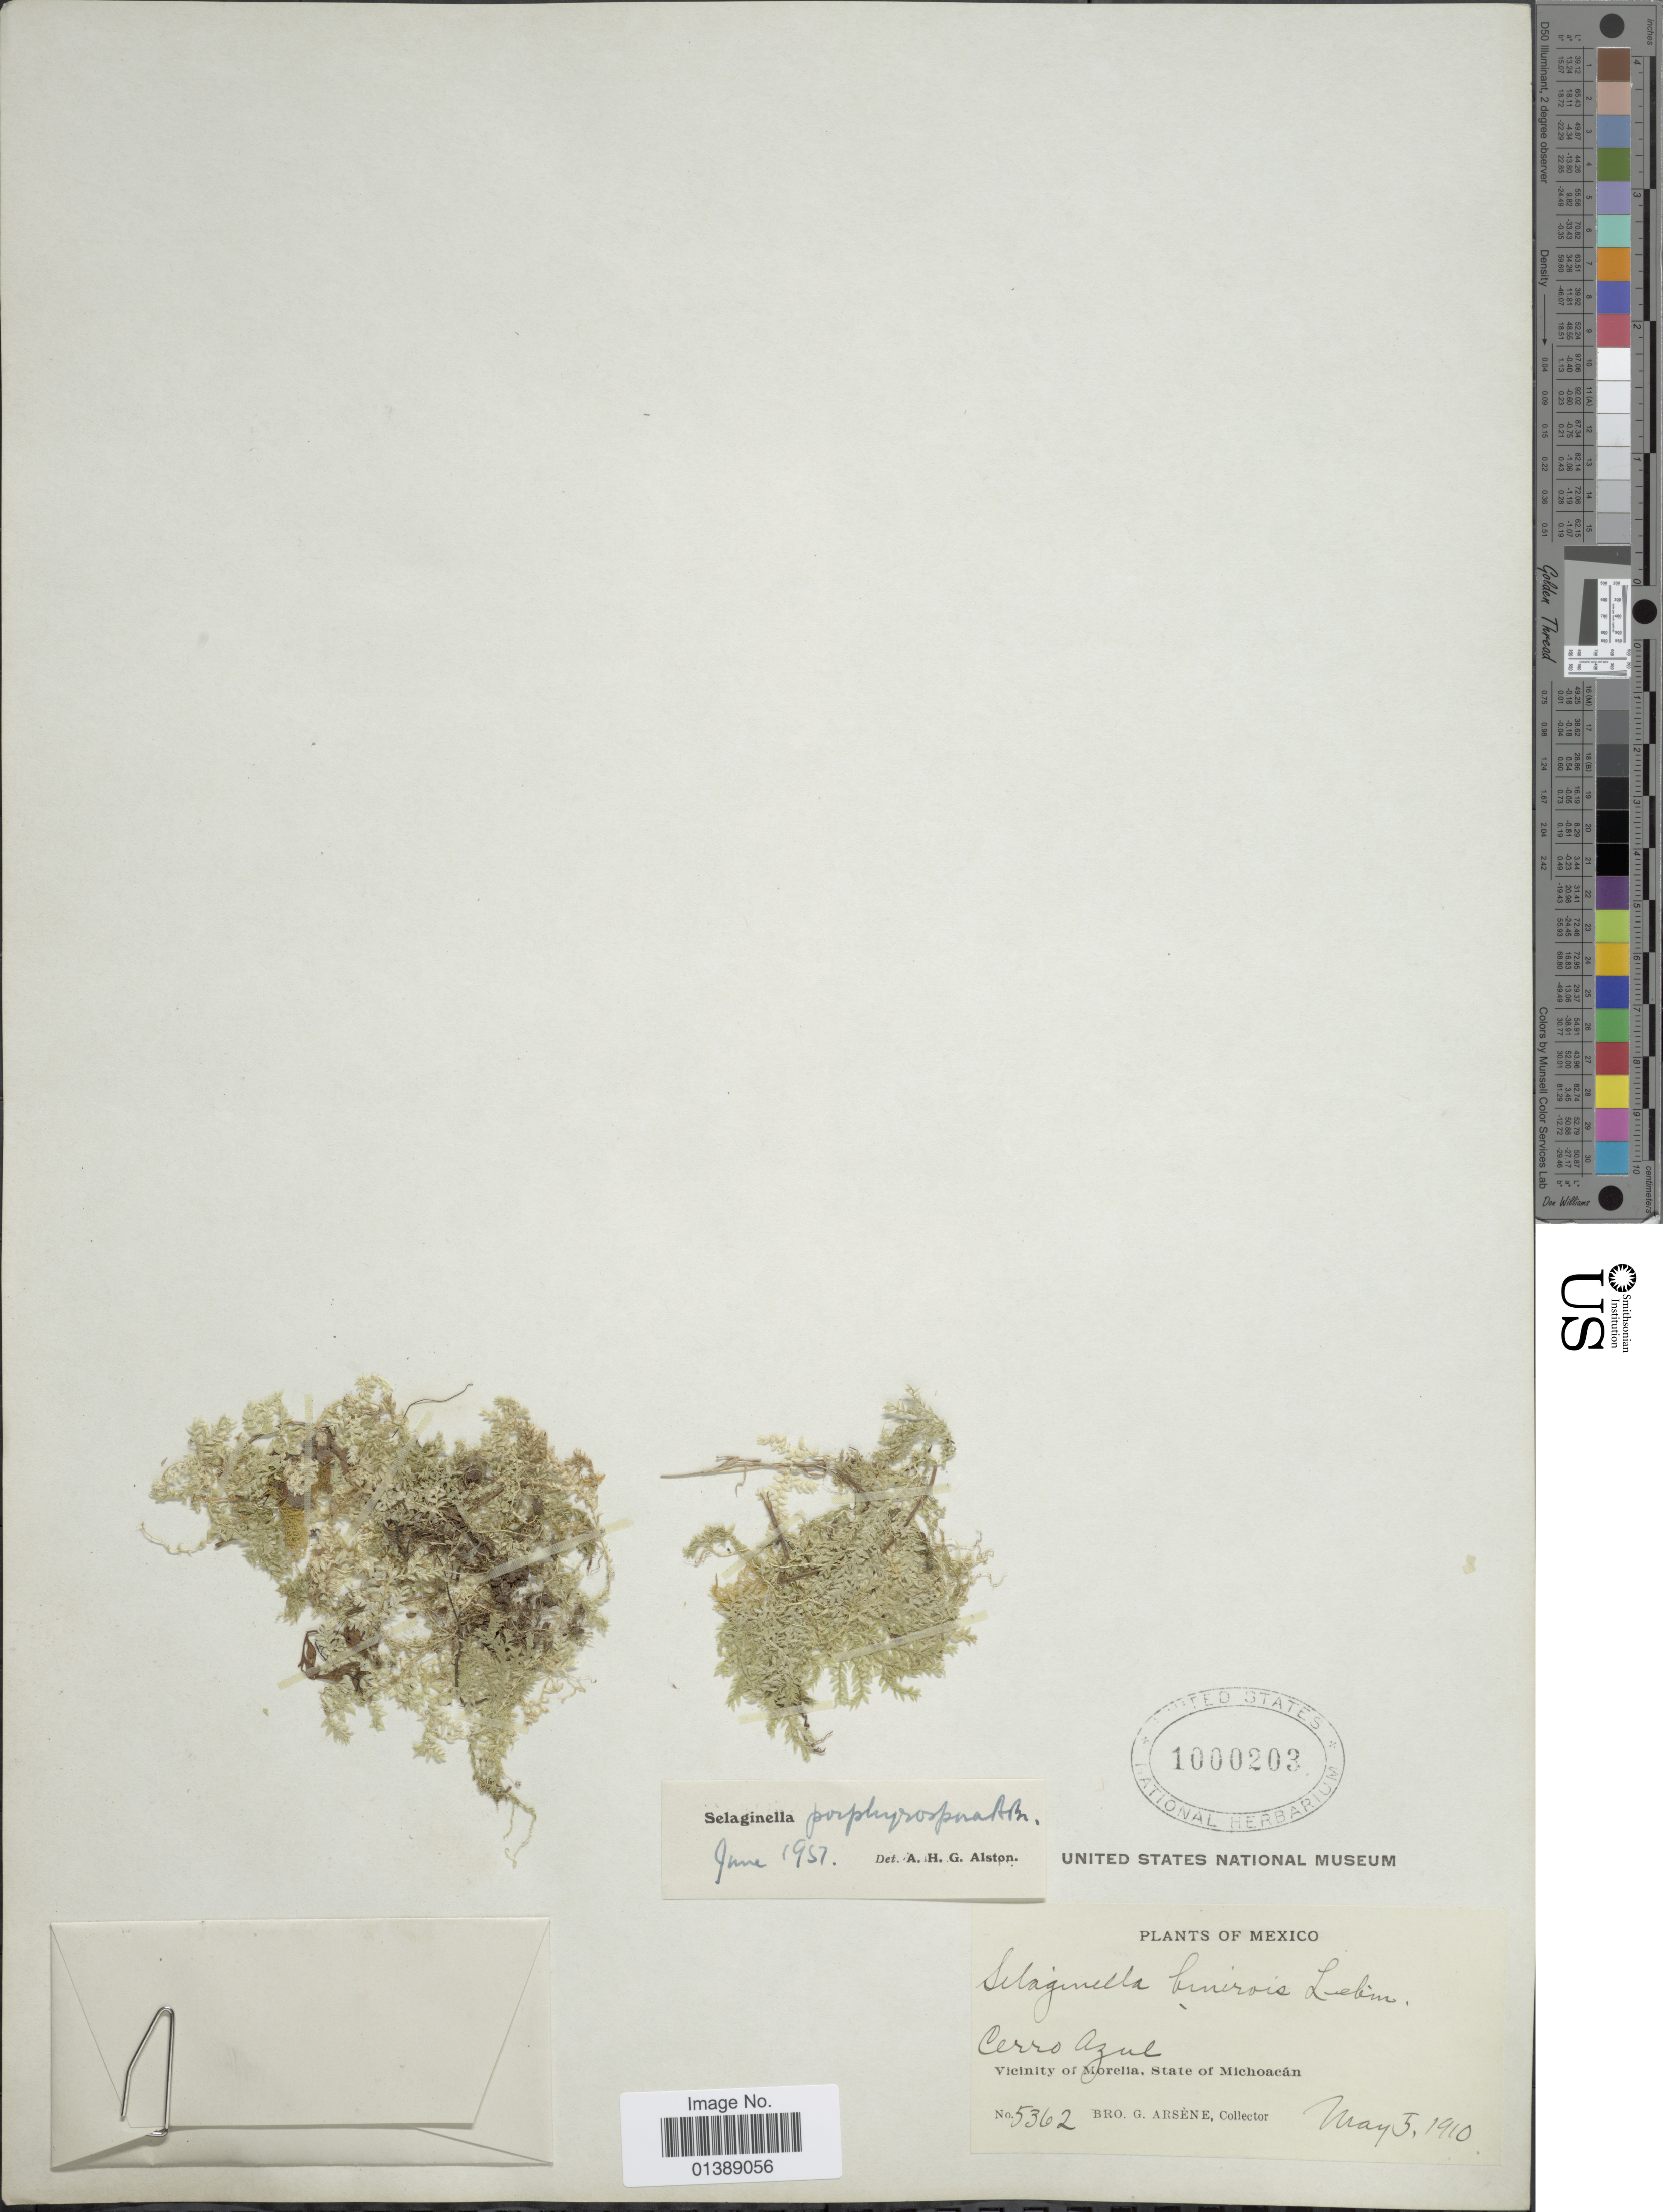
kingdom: Plantae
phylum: Tracheophyta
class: Lycopodiopsida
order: Selaginellales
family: Selaginellaceae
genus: Selaginella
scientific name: Selaginella porphyrospora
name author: A. Braun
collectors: Bro. G. Arsène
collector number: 5362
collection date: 1910-05-05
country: Mexico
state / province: Michoacán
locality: Cerro Azul, Vicinity of Morelia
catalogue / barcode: US 1000203